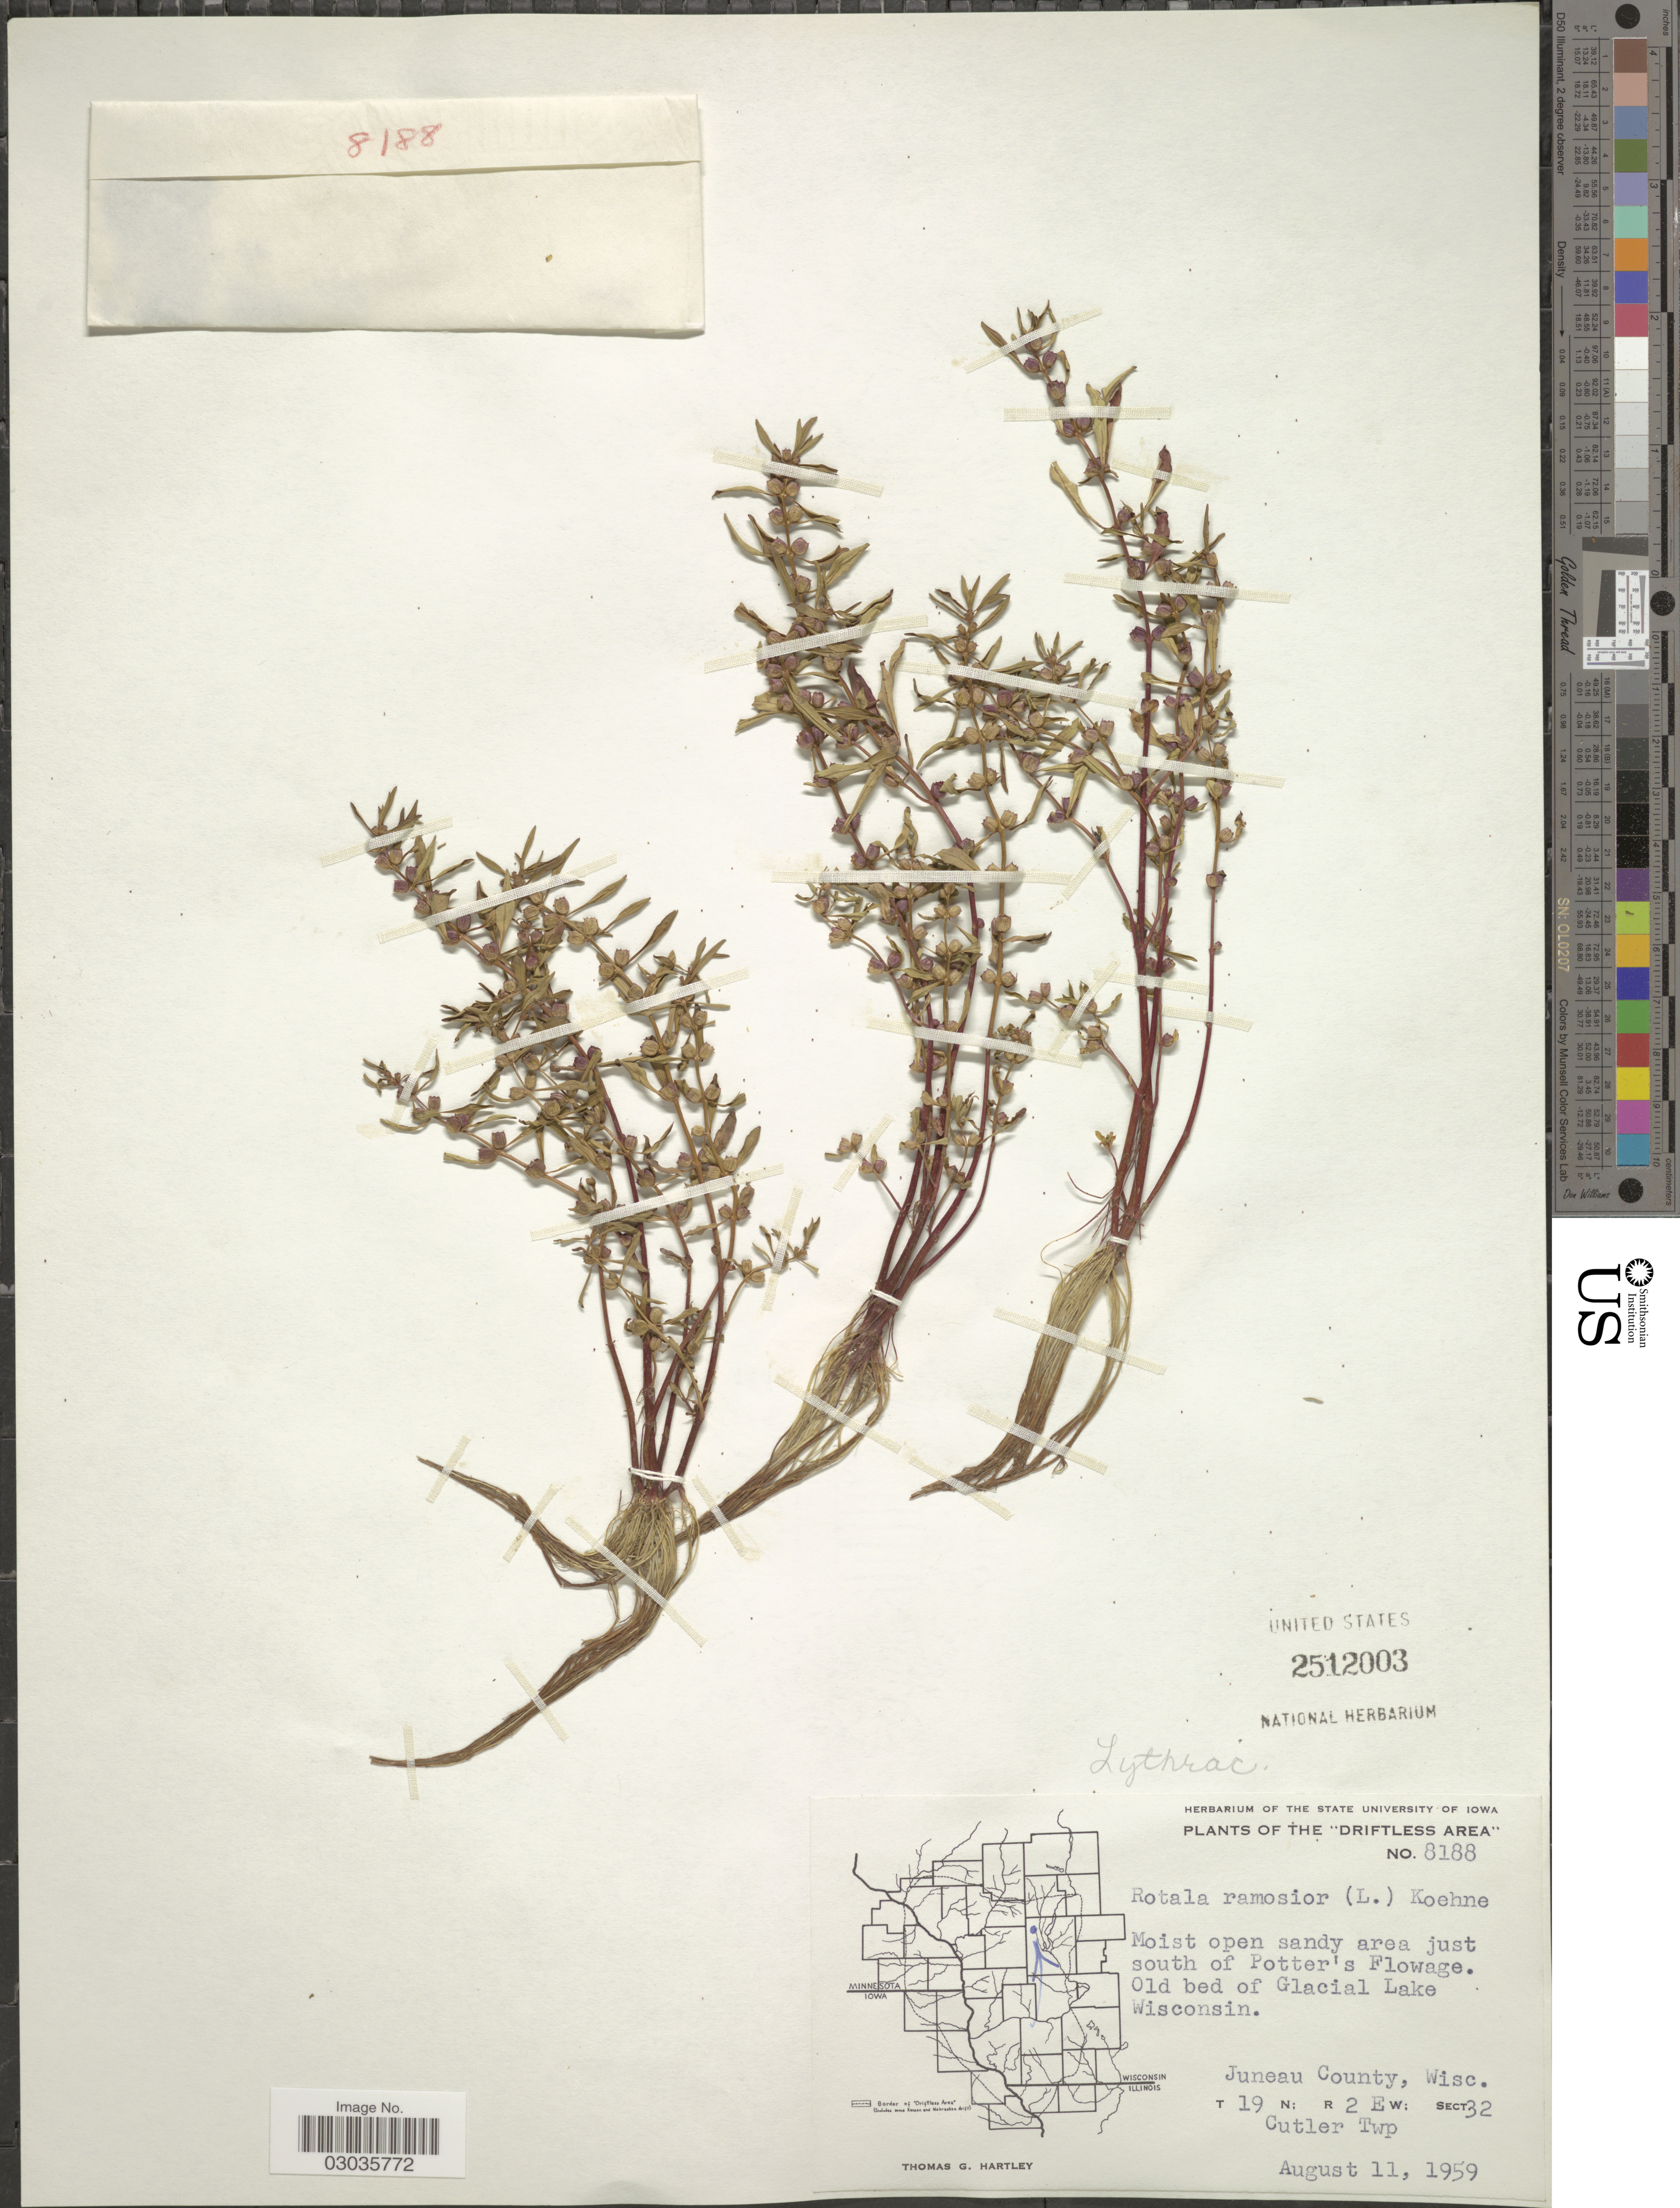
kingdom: Plantae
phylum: Tracheophyta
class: Magnoliopsida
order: Myrtales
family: Lythraceae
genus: Rotala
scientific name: Rotala ramosior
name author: (L.) Koehne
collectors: T. G. Hartley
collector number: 8188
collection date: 1959-08-11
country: United States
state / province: Wisconsin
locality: Driftless Area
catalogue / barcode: US 2512003